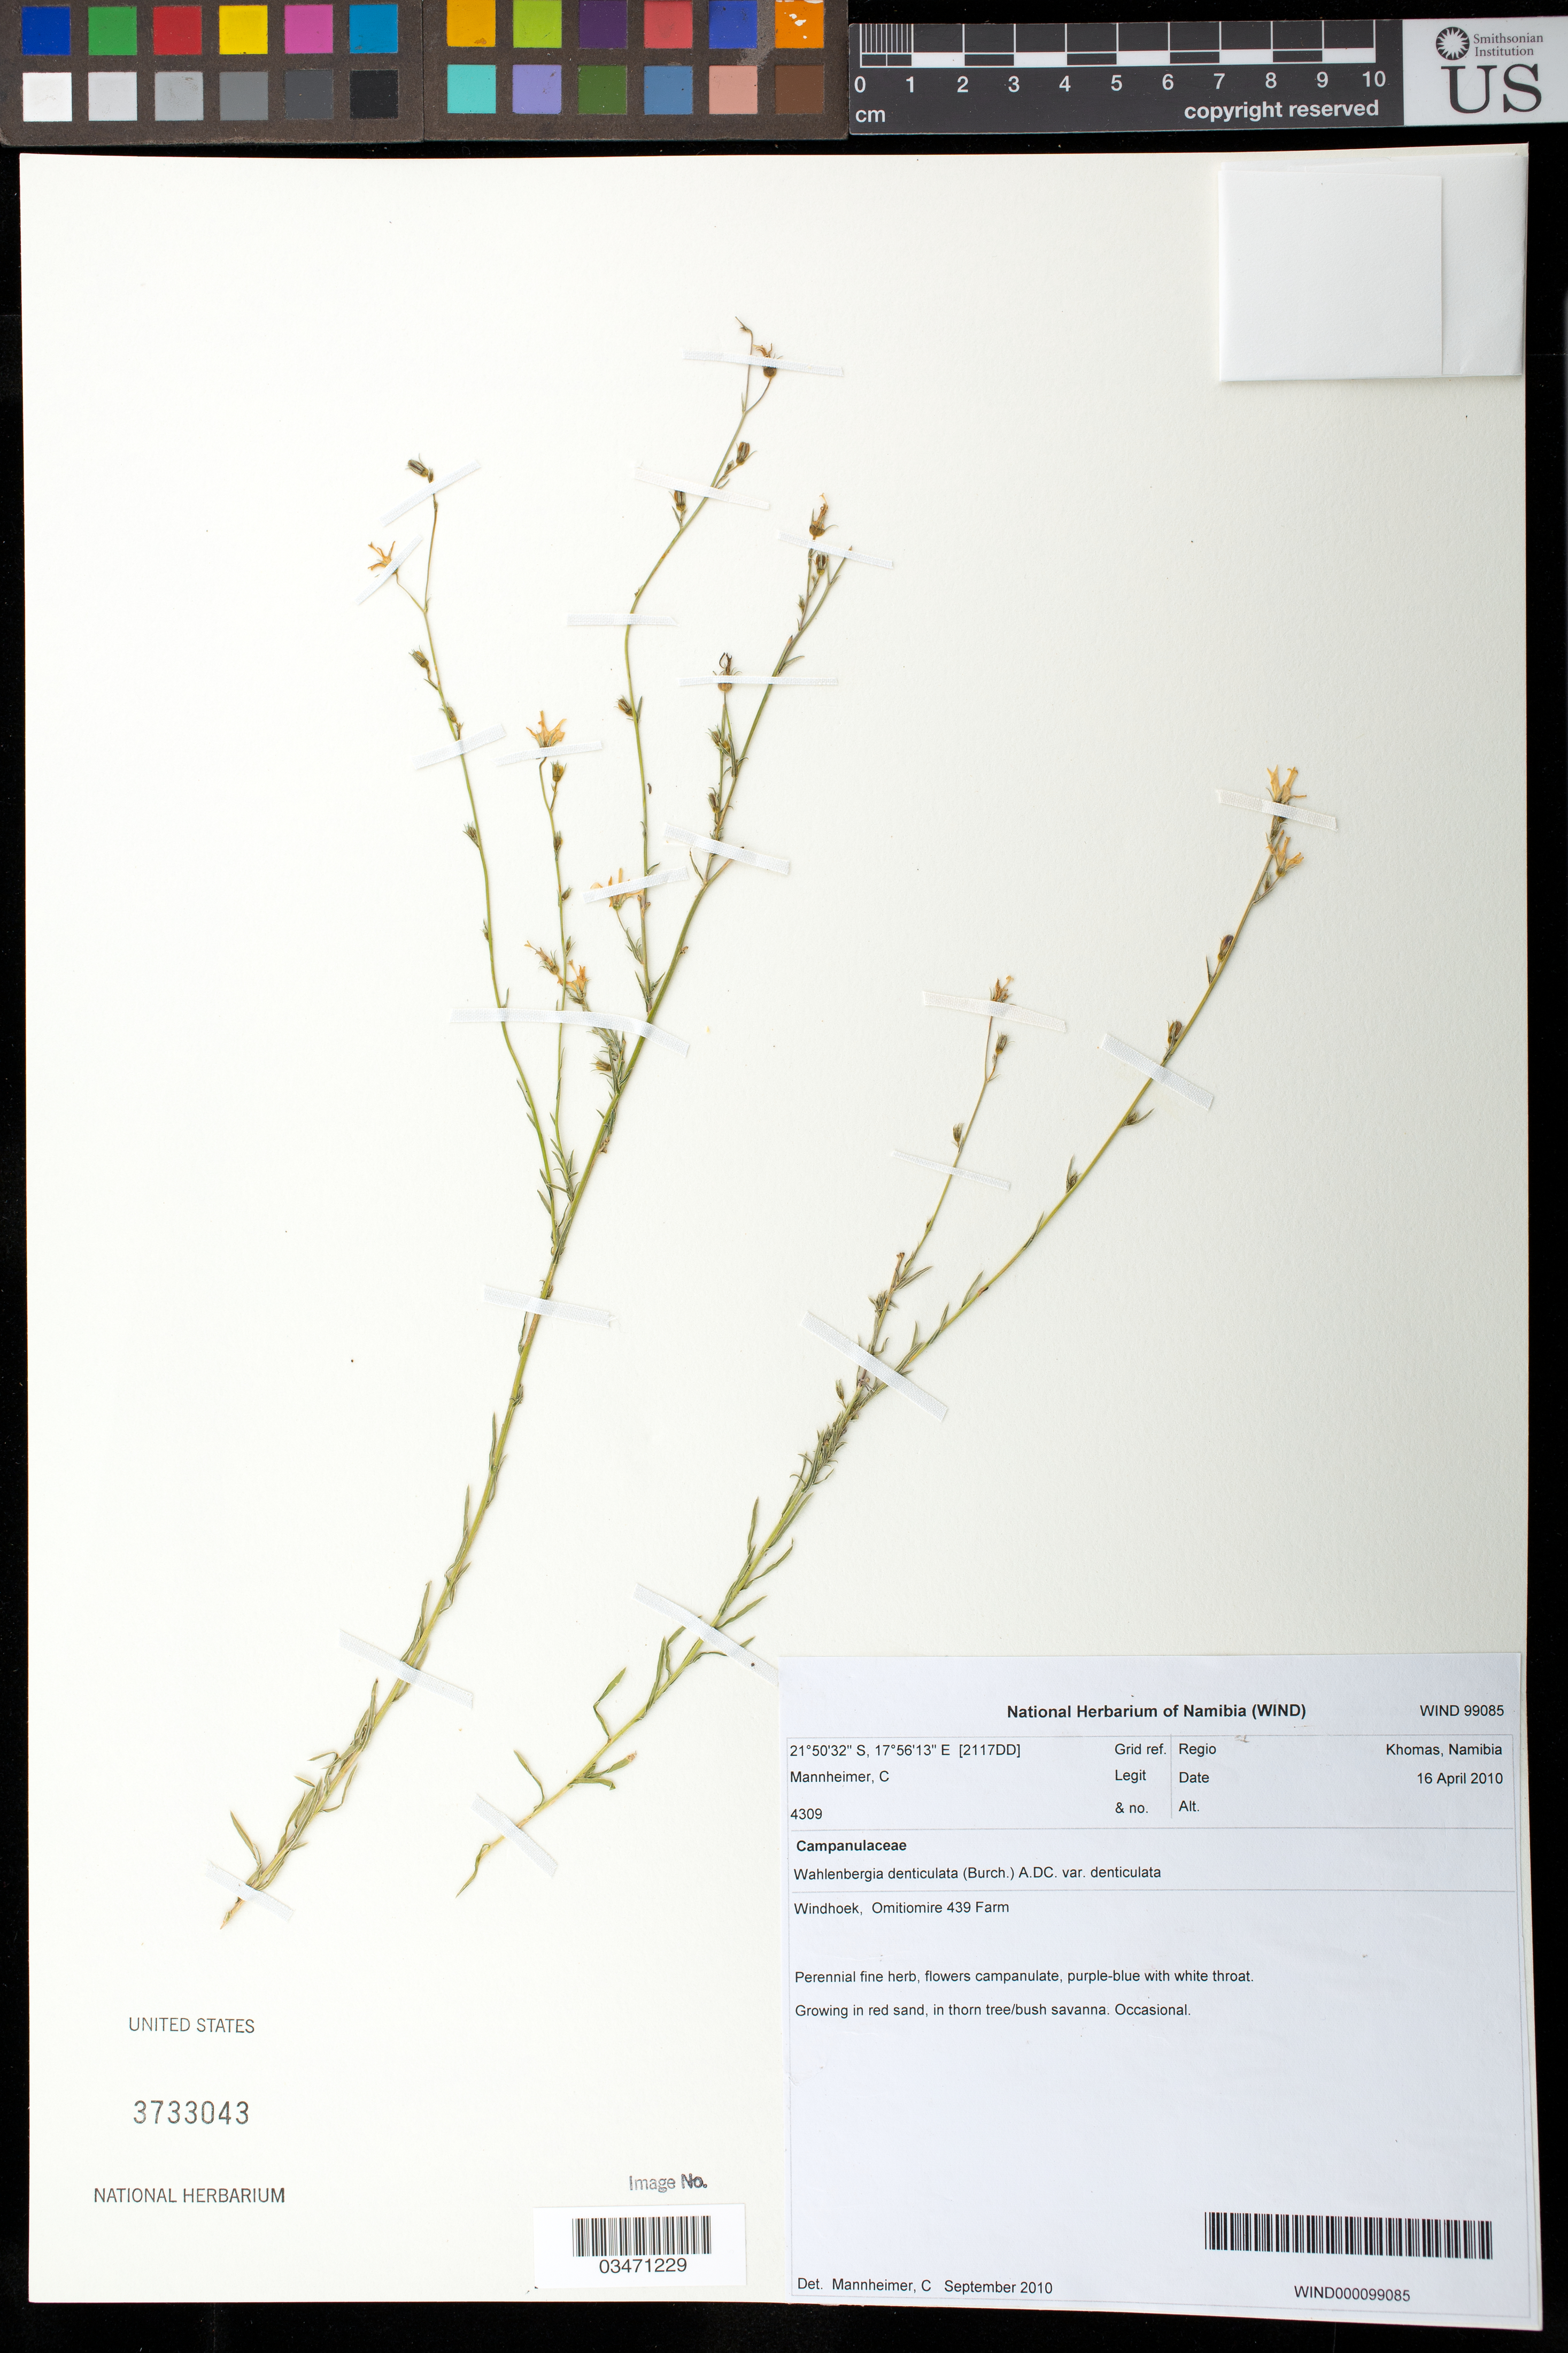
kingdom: Plantae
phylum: Tracheophyta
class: Magnoliopsida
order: Asterales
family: Campanulaceae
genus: Wahlenbergia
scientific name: Wahlenbergia denticulata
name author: (Burch.) A. DC.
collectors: C. A. Mannheimer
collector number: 4309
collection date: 2010-04-16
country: Namibia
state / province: Khomas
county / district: Windhoek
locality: Omitiomire 439 Farm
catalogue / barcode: US 3733043